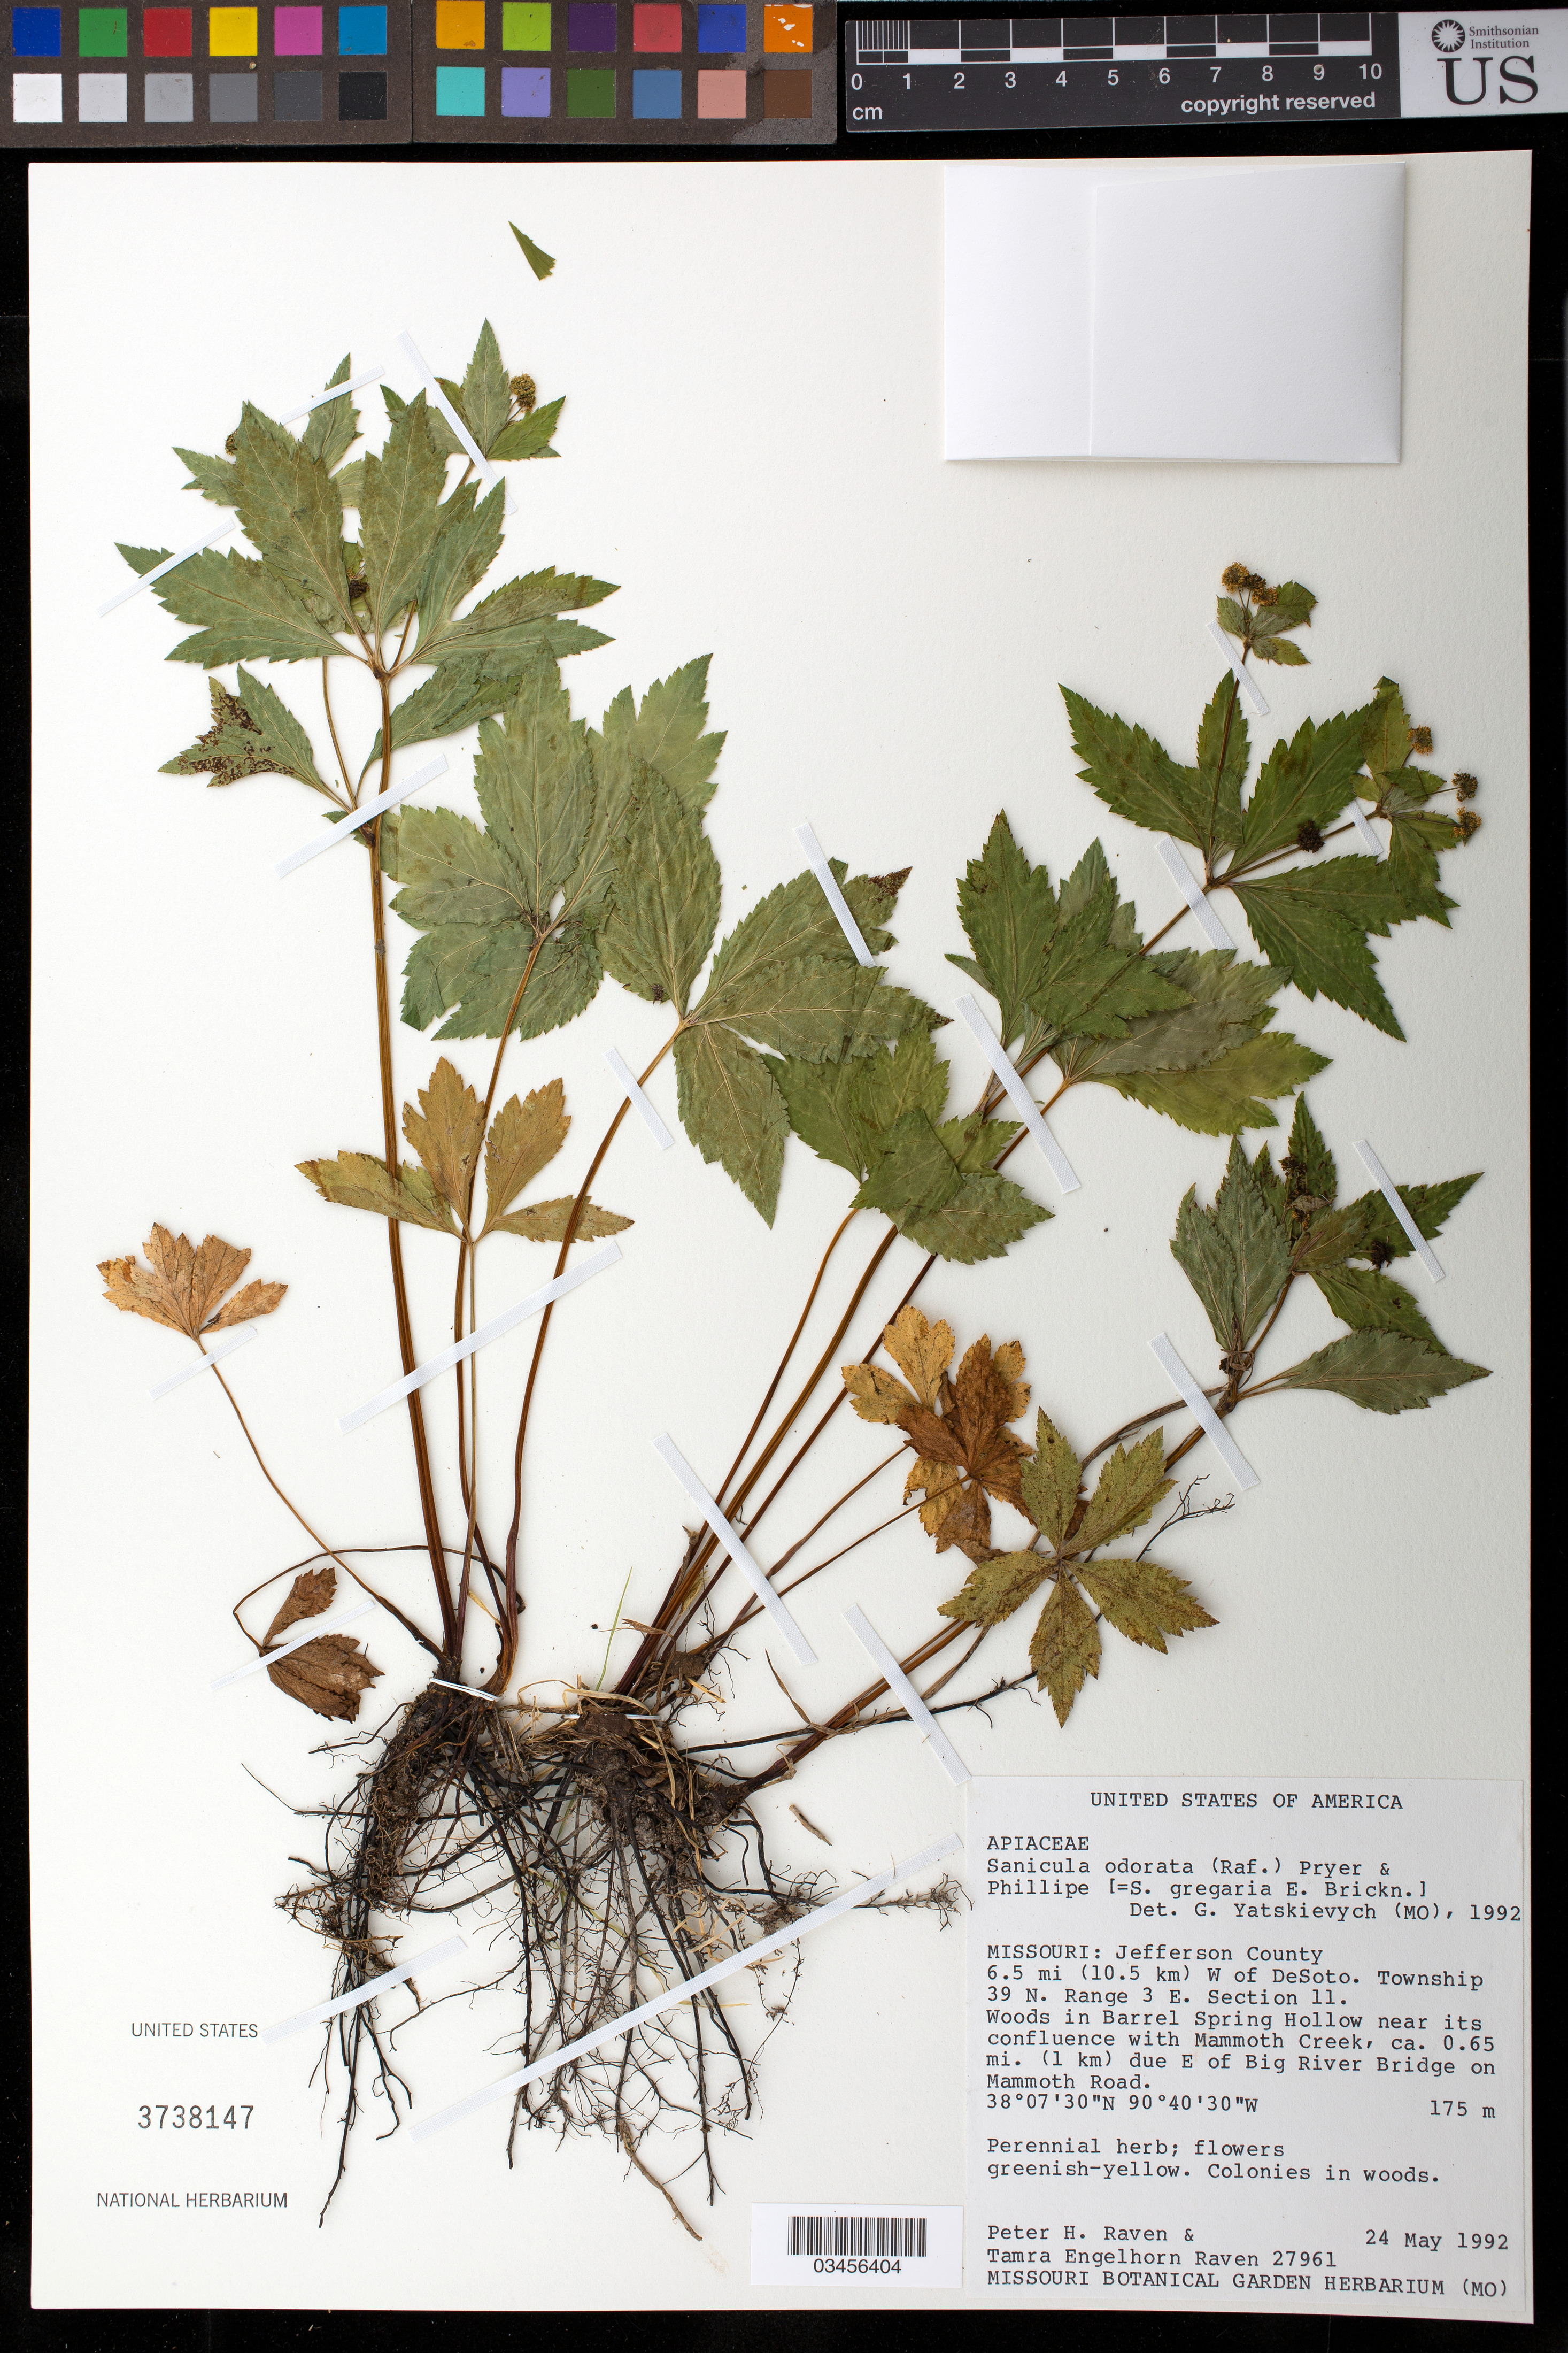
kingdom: Plantae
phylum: Tracheophyta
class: Magnoliopsida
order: Apiales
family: Apiaceae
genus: Sanicula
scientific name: Sanicula odorata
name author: (Raf.) Pryer & Phillippe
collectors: P. Raven & T. Raven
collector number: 27961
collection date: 1992-05-24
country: United States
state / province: Missouri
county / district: Jefferson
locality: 6.5 mi (10.5 km) W of DeSoto. Township 39 N. Range 3 E. Section 11. Woods in Barrel Spring Hollow near its confluence with Mammoth Creek, ca. 0.65 mi. (1 km) due E of Big River Bridge on Mammoth Road.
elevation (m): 175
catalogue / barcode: US 3738147